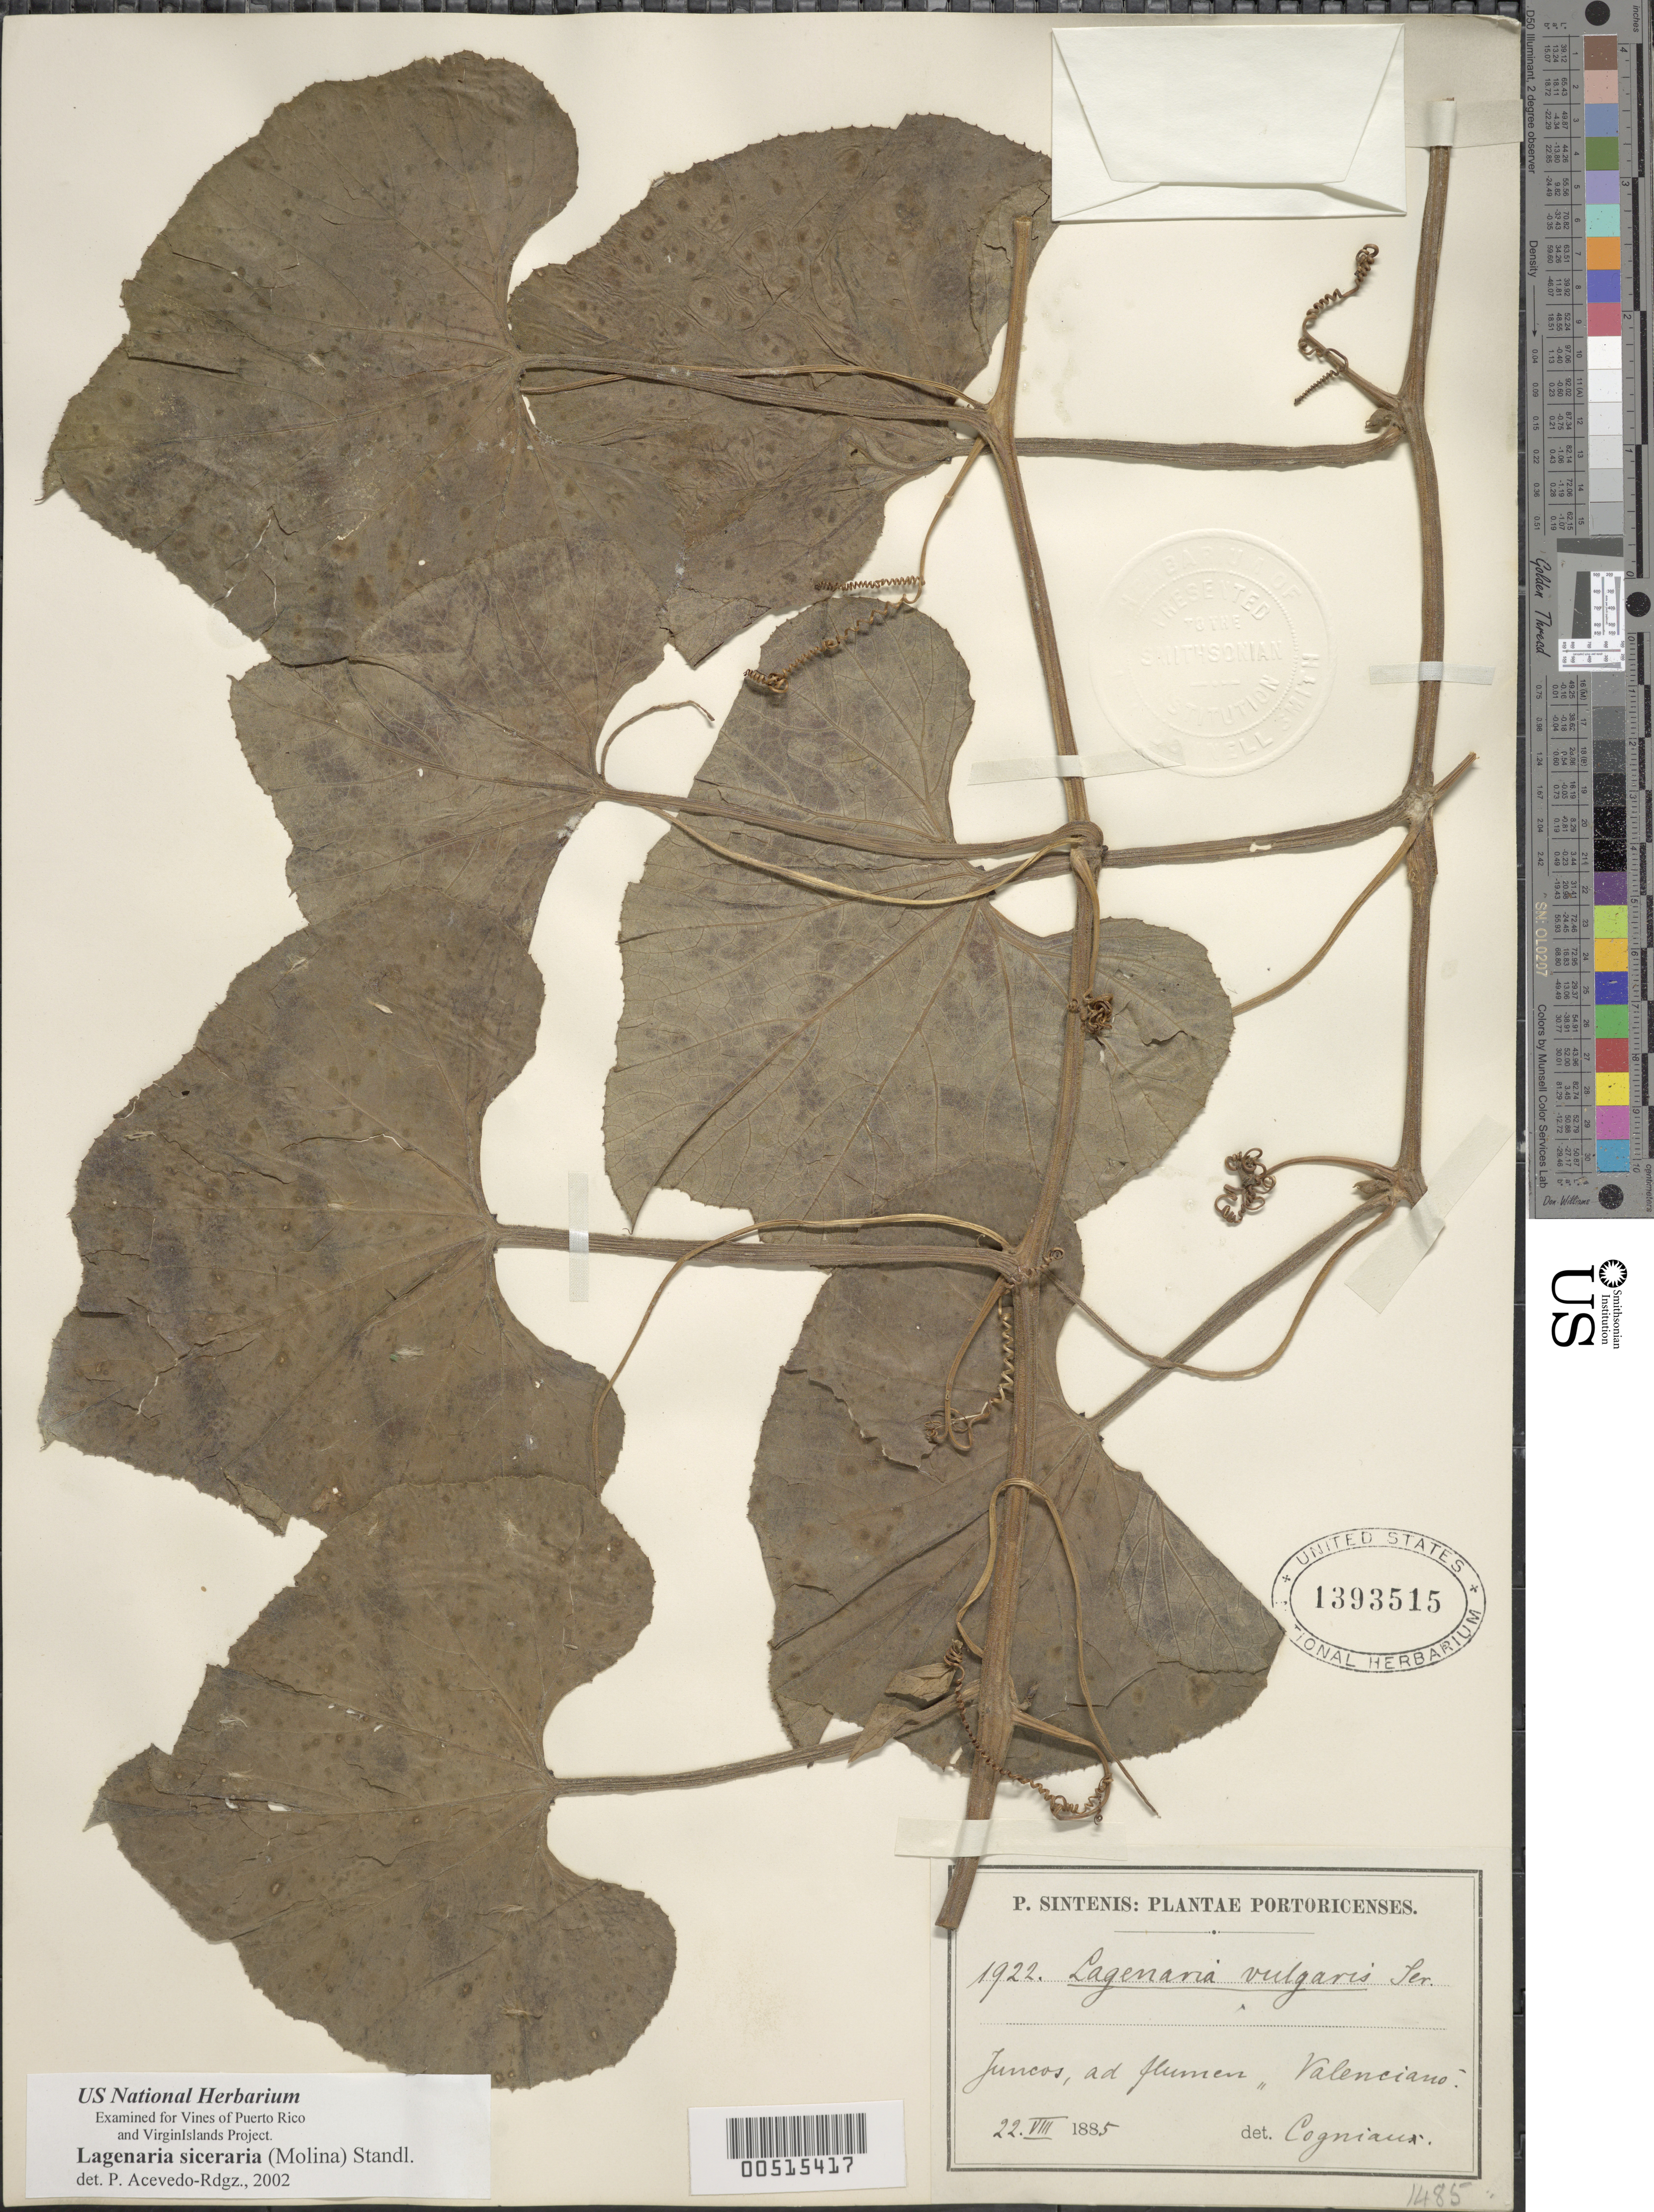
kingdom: Plantae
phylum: Tracheophyta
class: Magnoliopsida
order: Cucurbitales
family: Cucurbitaceae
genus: Lagenaria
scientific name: Lagenaria siceraria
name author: (Molina) Standl.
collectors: P. Sintenis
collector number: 1922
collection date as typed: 22 Aug 1885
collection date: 1885-08-22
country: Puerto Rico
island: Greater Antilles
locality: Juncos ad flumen "Valenciano".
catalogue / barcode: US 1393515